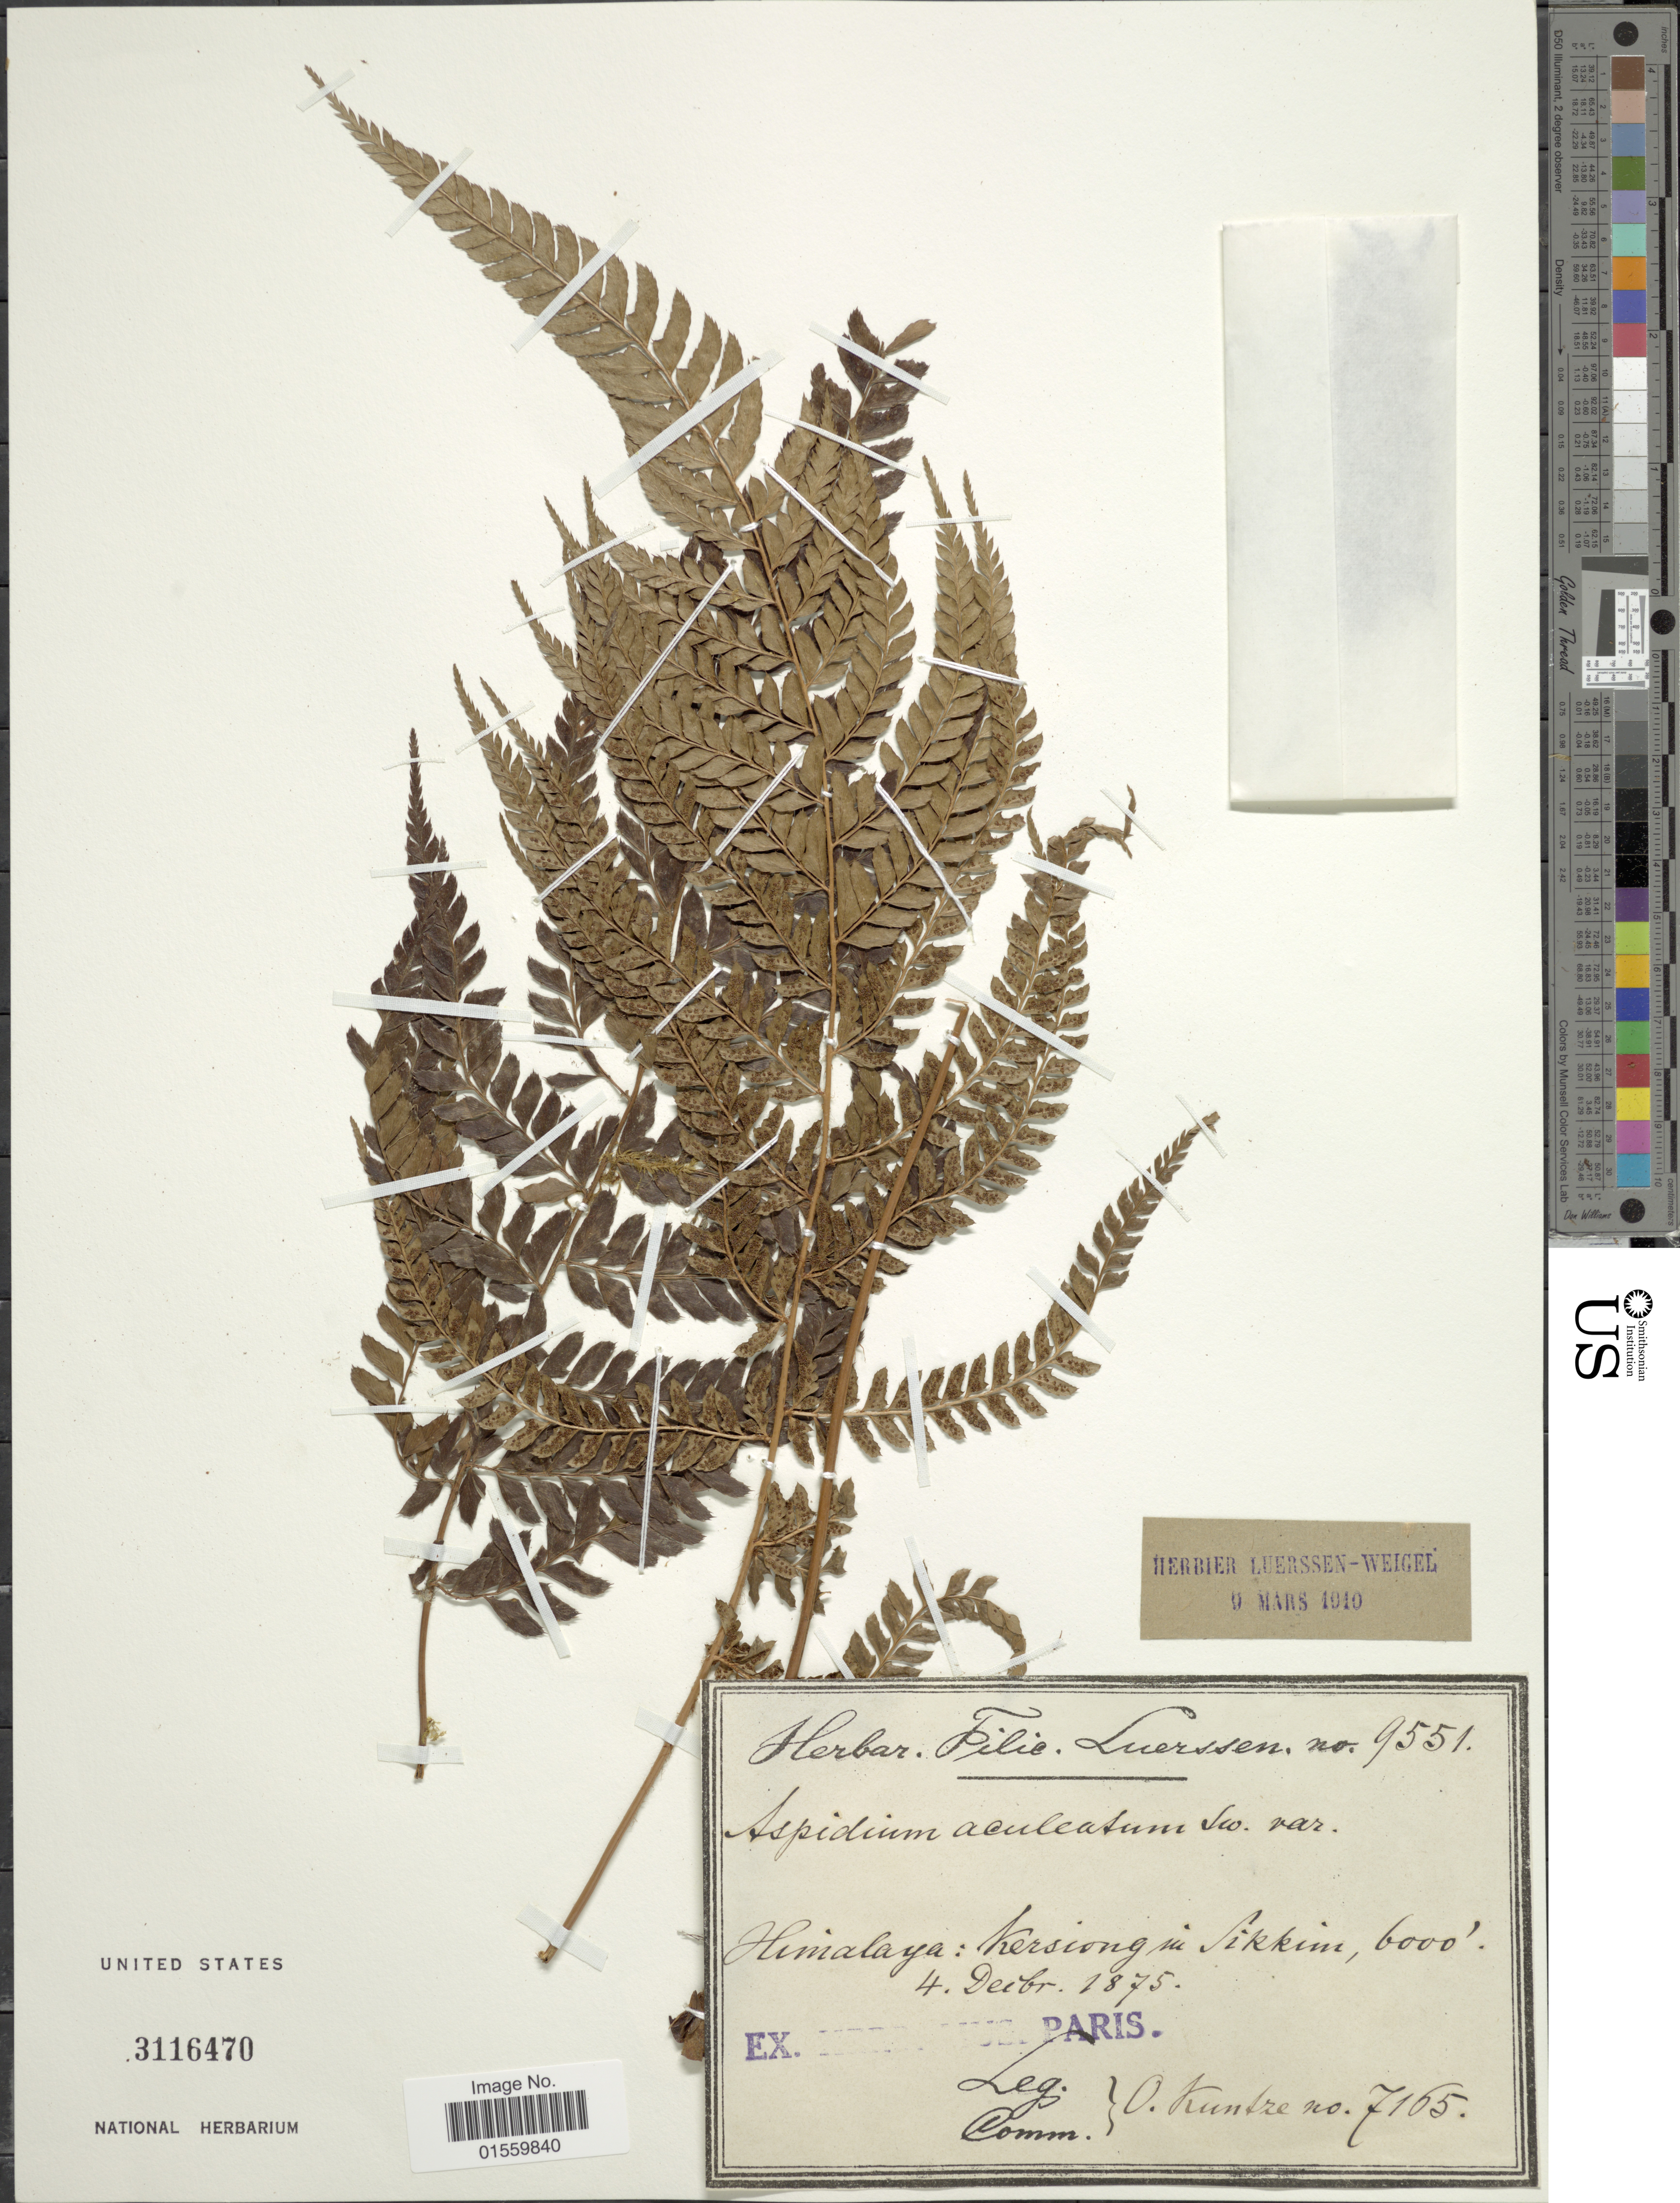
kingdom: Plantae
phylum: Tracheophyta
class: Polypodiopsida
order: Polypodiales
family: Dryopteridaceae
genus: Polystichum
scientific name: Polystichum sp.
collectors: C.E.O. Kuntze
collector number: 7165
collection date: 1875-12-04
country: India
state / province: Sikkim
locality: Himalaya: Kersiong in Sikkim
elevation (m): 1829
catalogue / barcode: US 3116470